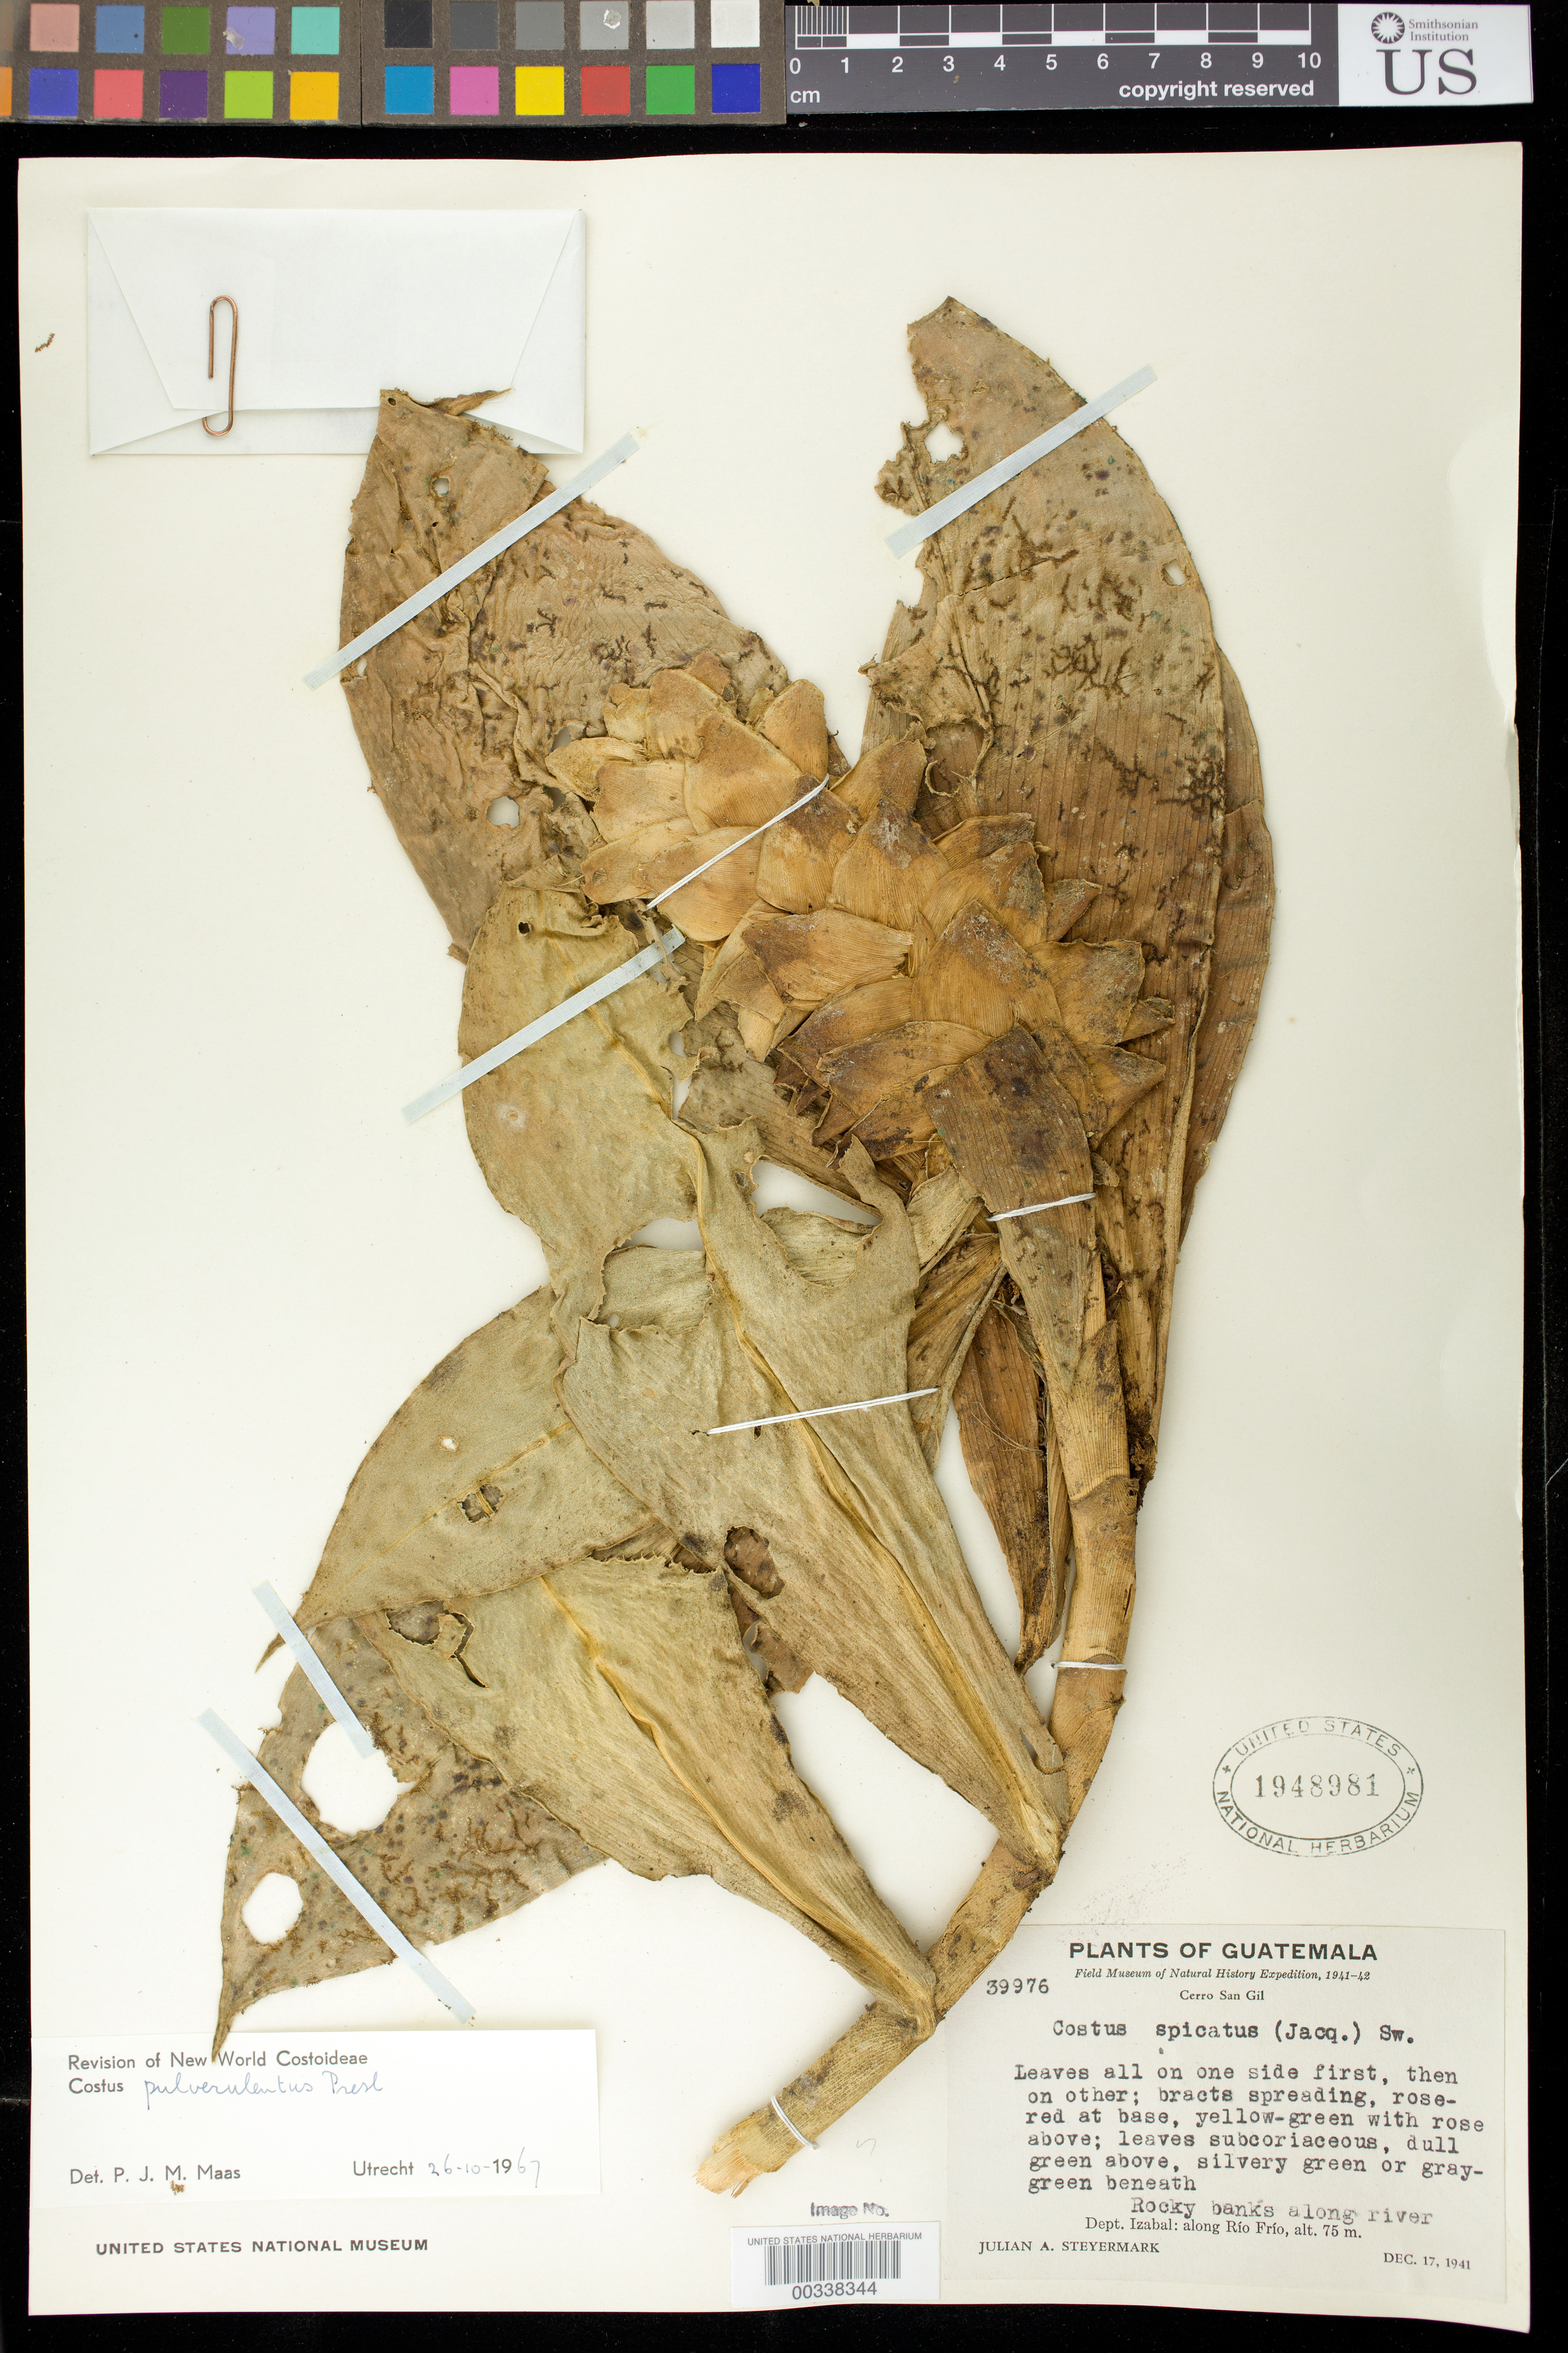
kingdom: Plantae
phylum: Tracheophyta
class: Liliopsida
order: Zingiberales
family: Costaceae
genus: Costus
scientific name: Costus pulverulentus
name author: C. Presl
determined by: Maas, Paul J. M.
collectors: J. Steyermark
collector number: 39976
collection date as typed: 17 Dec 1941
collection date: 1941-12-17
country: Guatemala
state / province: Izabal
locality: Cerro San Gil, along Rio Frio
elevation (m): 75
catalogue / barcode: US 1948981